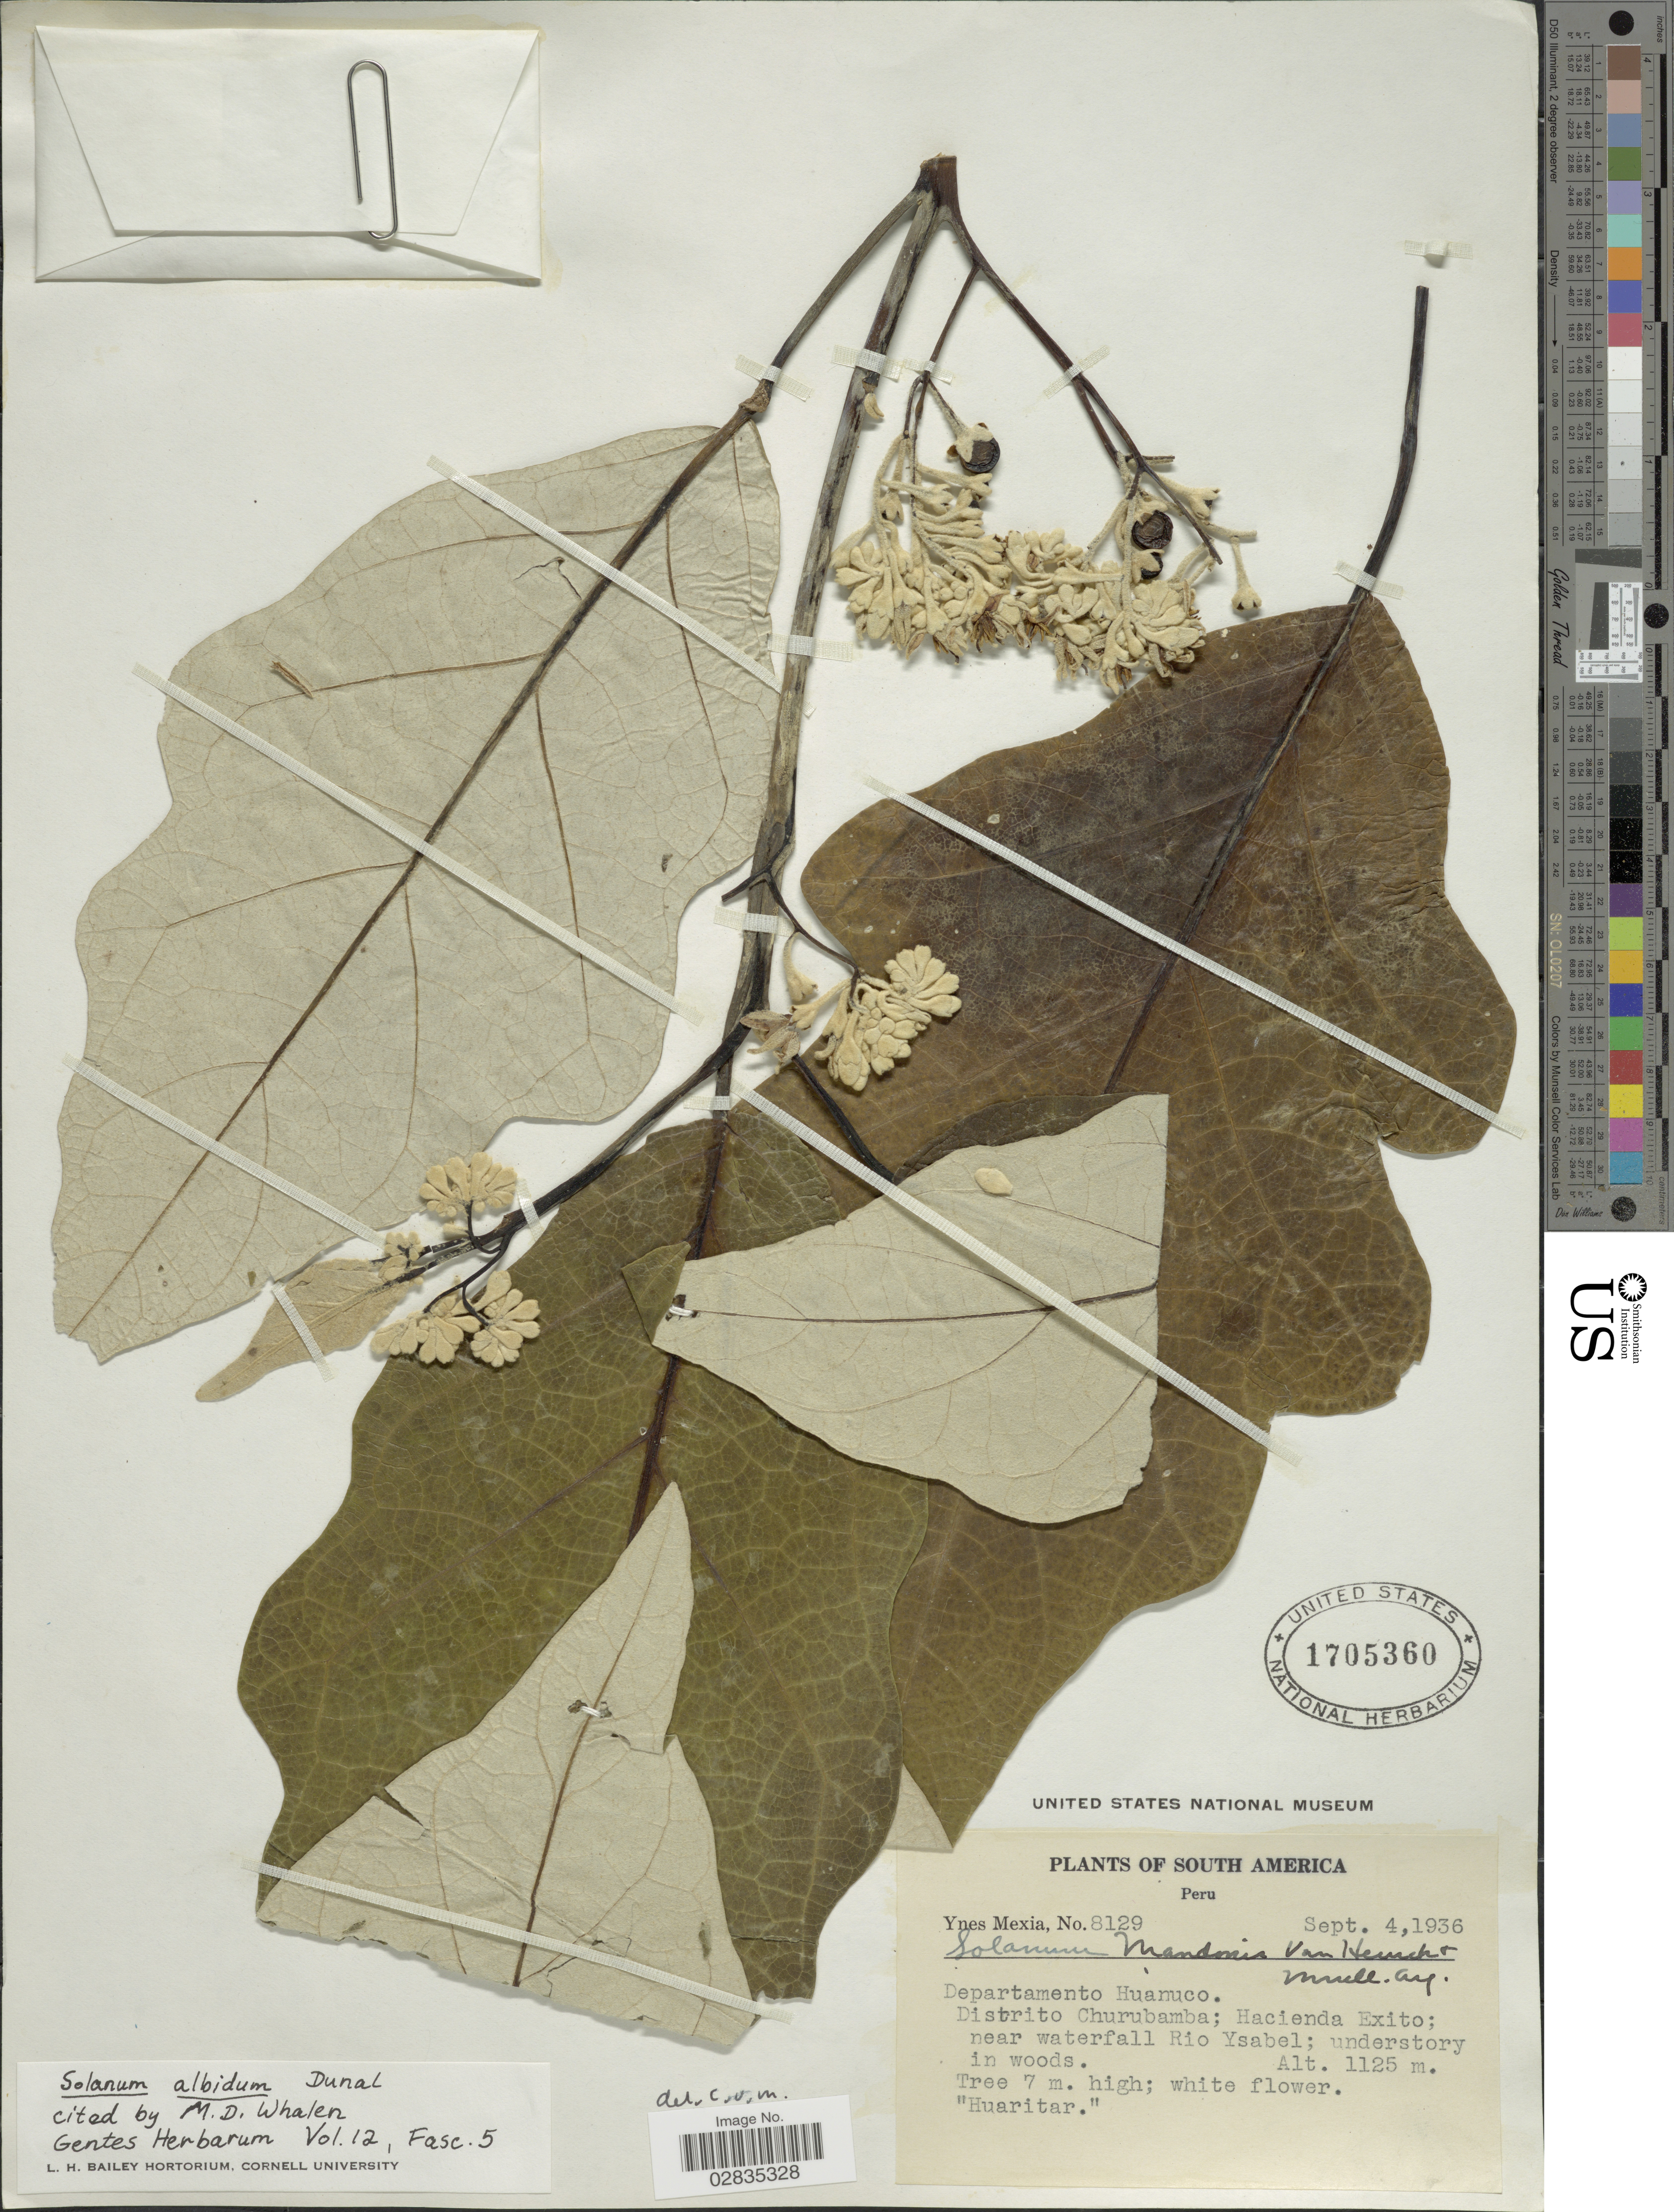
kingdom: Plantae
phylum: Tracheophyta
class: Magnoliopsida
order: Solanales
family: Solanaceae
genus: Solanum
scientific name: Solanum albidum var. albidum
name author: Dunal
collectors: Y. Mexia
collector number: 8129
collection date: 1936-09-04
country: Peru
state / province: Huánuco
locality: Departamento Huanuco. Distrito Churubamba; Hacienda Exito; near waterfall Rio Ysabel.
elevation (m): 1125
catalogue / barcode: US 1705360